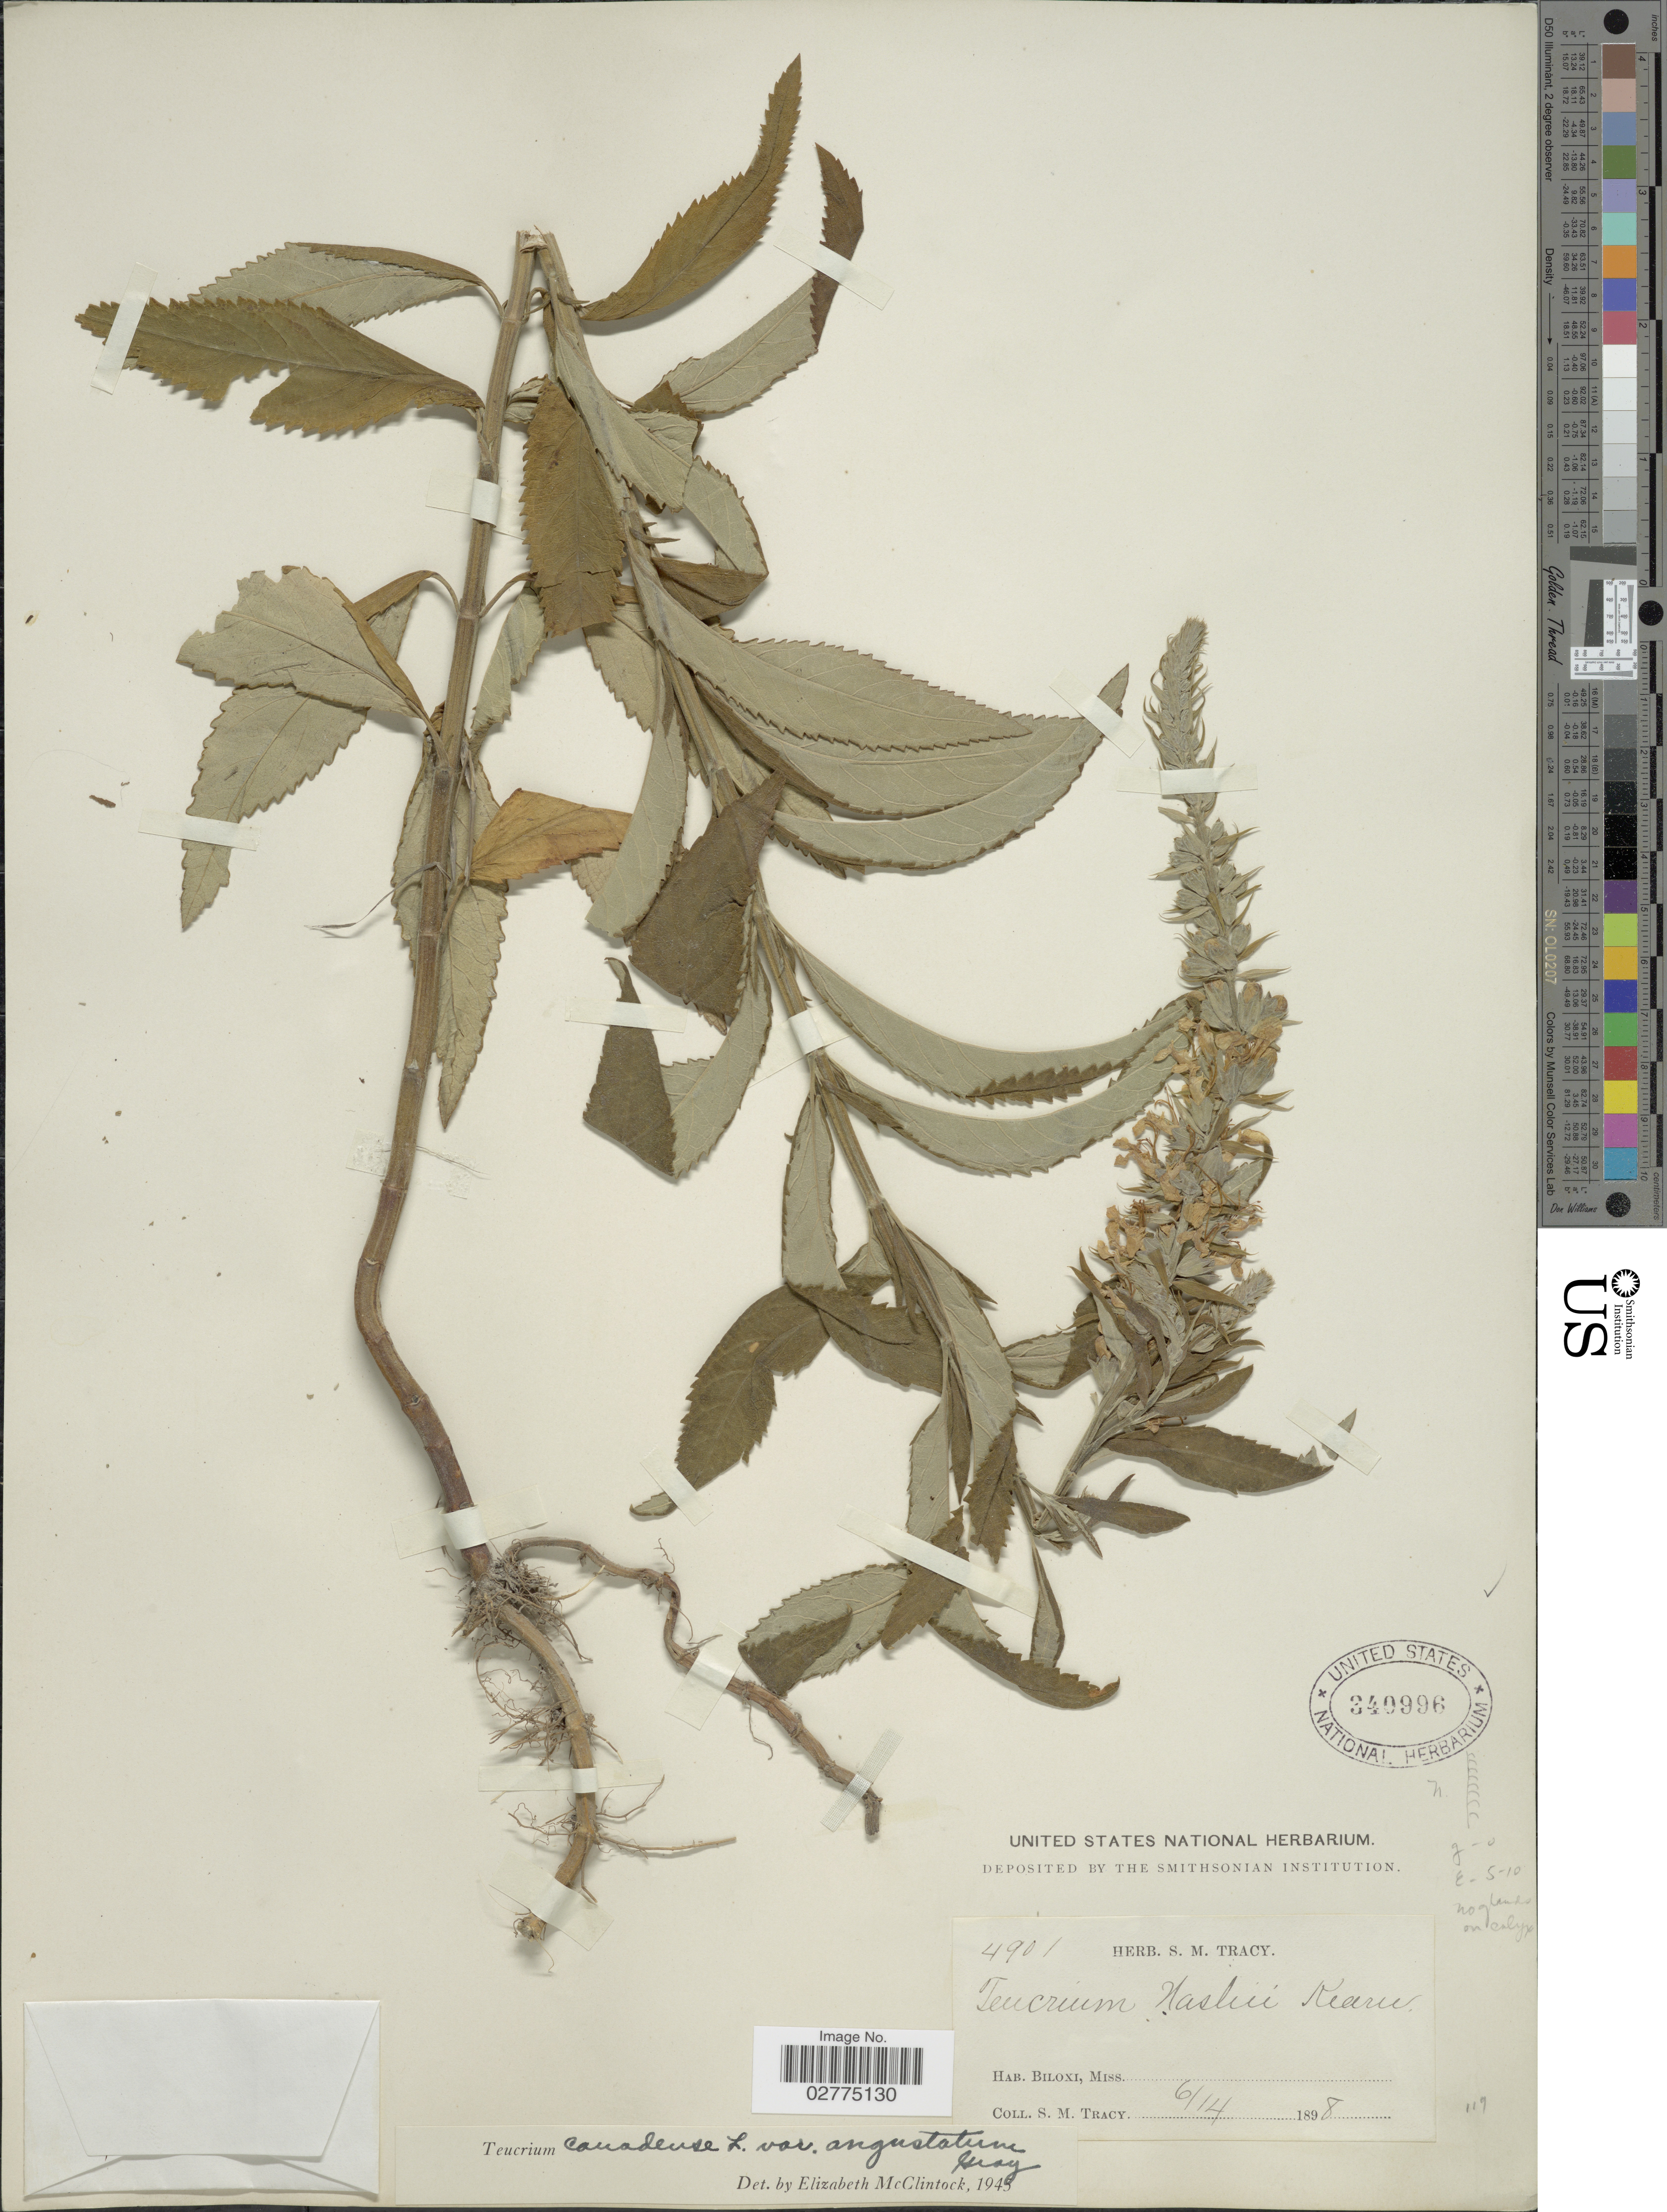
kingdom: Plantae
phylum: Tracheophyta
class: Magnoliopsida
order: Lamiales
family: Lamiaceae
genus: Teucrium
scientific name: Teucrium canadense var. angustatum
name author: A. Gray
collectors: S. M. Tracy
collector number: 4901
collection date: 1898-06-14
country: United States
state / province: Mississippi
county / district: Harrison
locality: Biloxi, Miss.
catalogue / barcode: US 340996